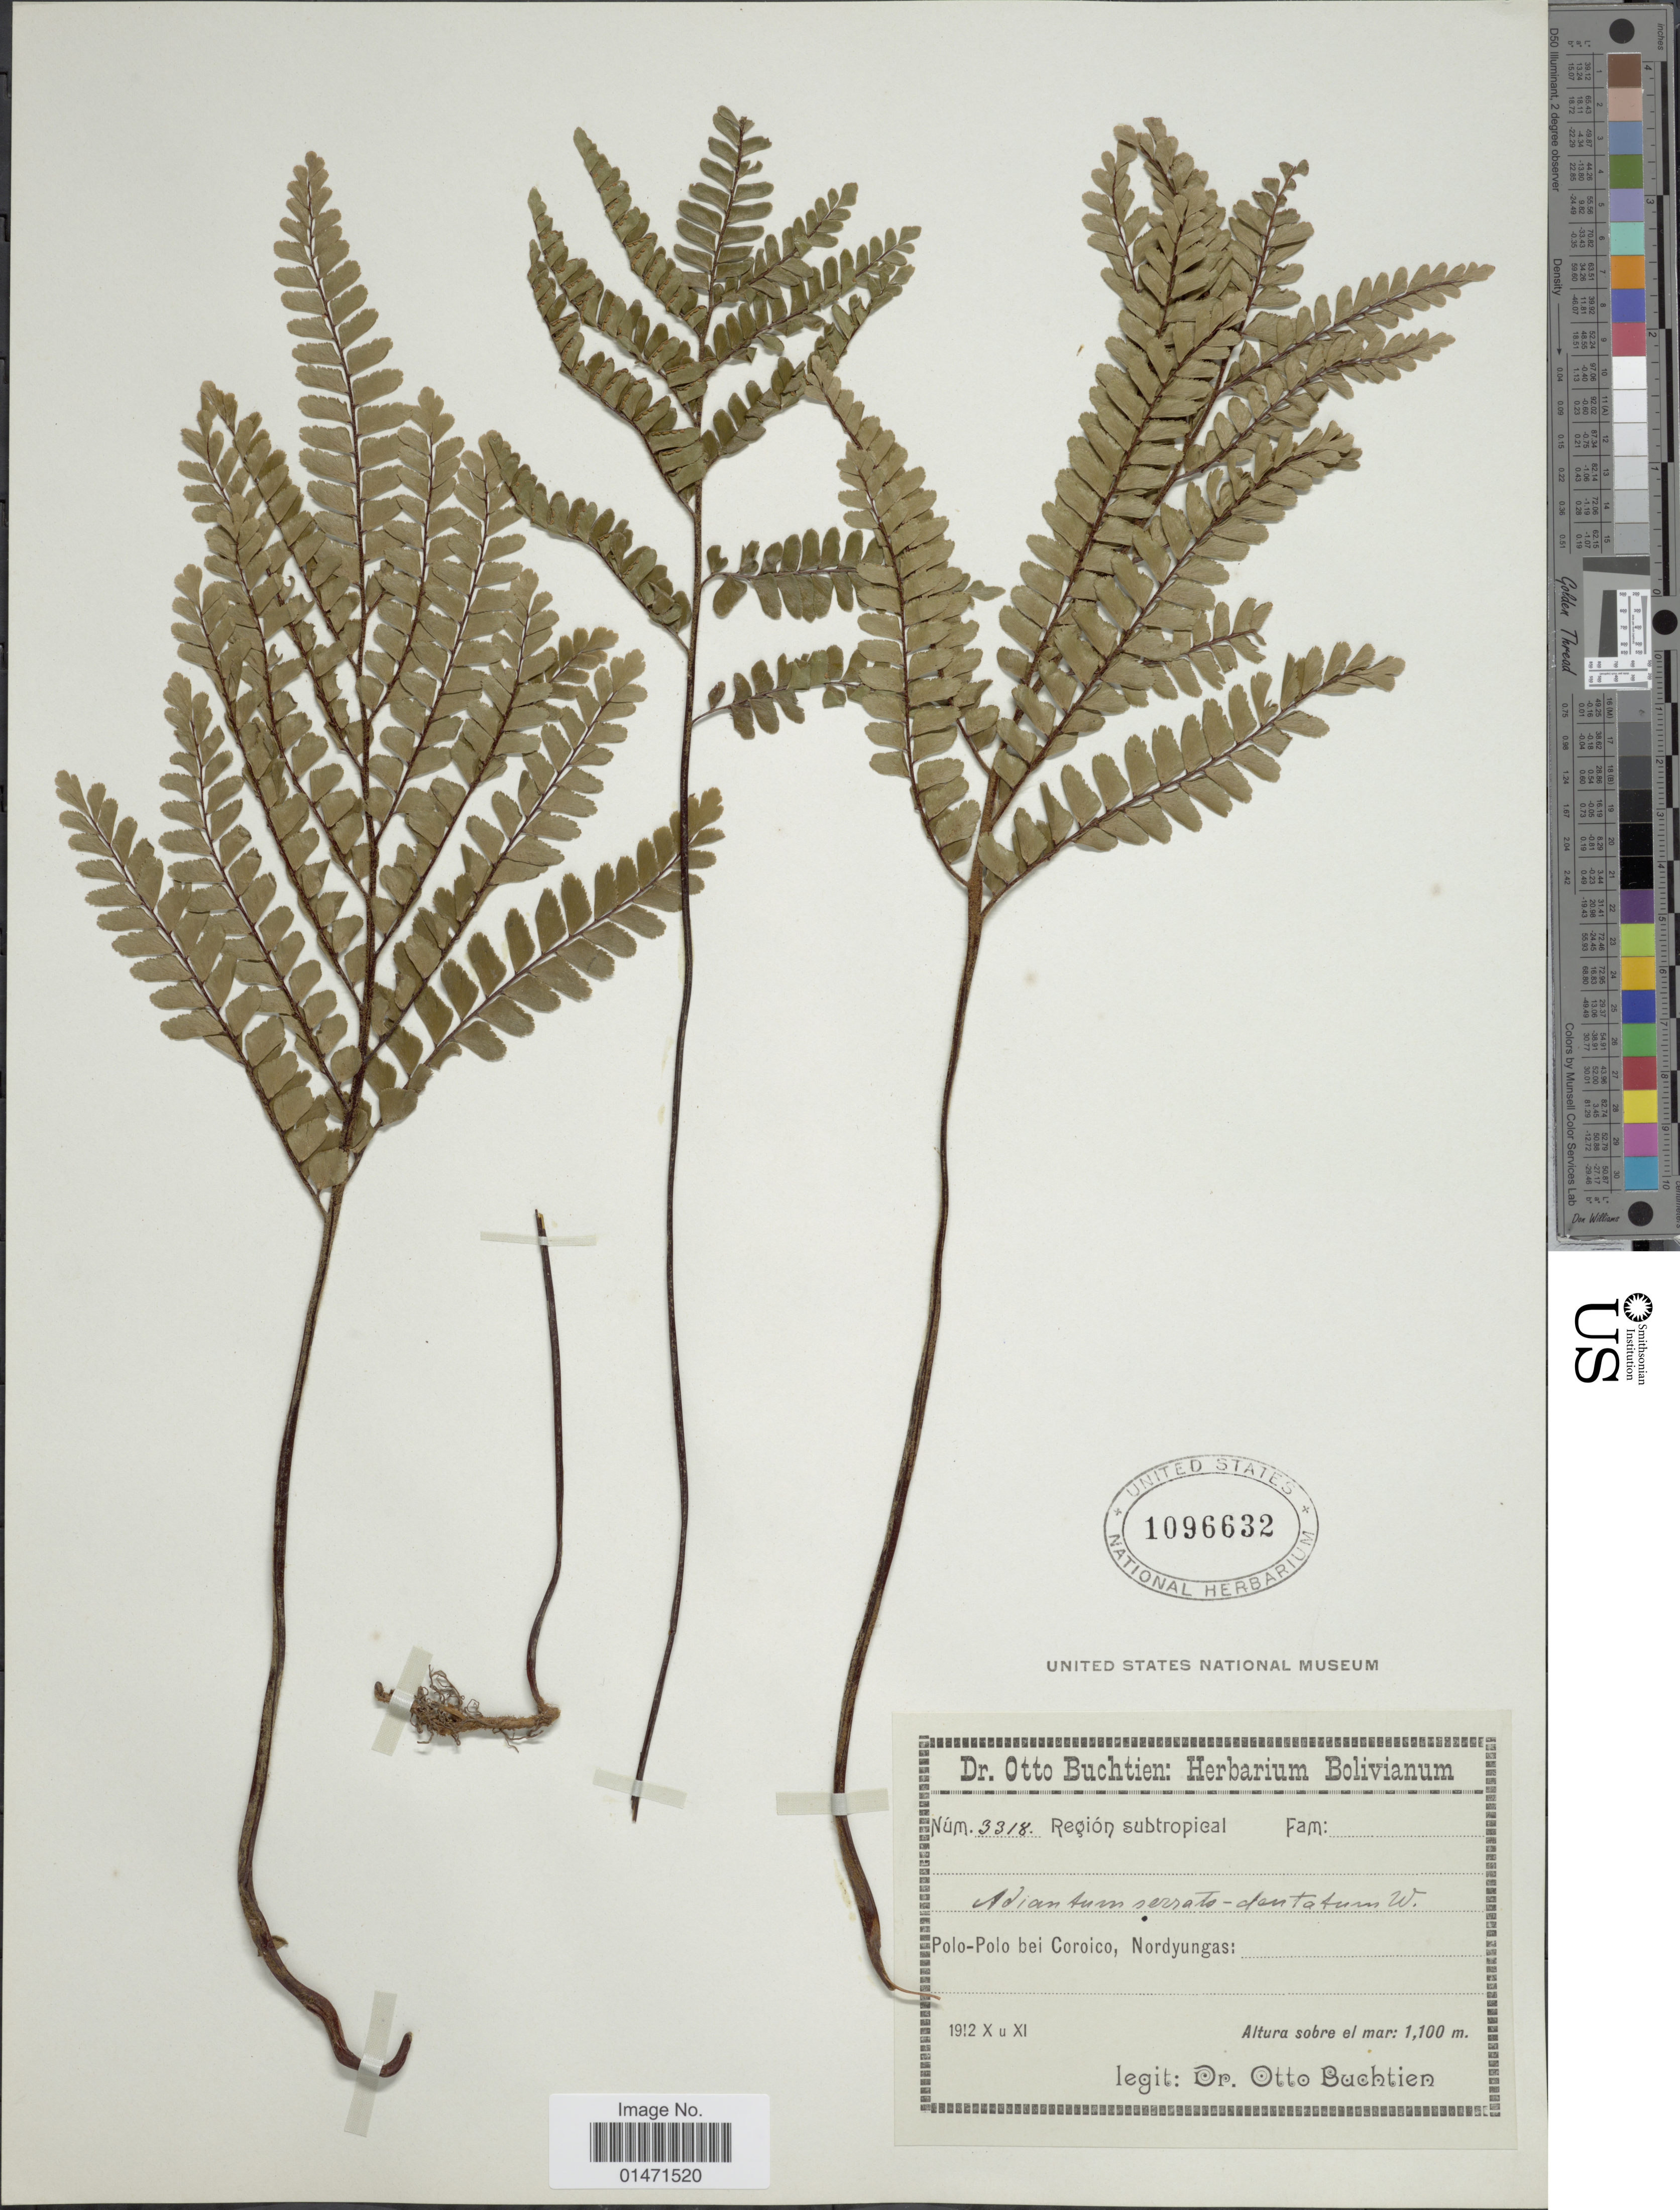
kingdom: Plantae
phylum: Tracheophyta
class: Polypodiopsida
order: Polypodiales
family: Pteridaceae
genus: Adiantum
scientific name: Adiantum serratodentatum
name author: Humb. & Bonpl. ex Willd.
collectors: O. Buchtien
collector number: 3318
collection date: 1912-10/1912-11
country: Bolivia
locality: Región subtropical. Polo-Polo bei Coroico, Nordyungas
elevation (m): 1100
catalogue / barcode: US 1096632